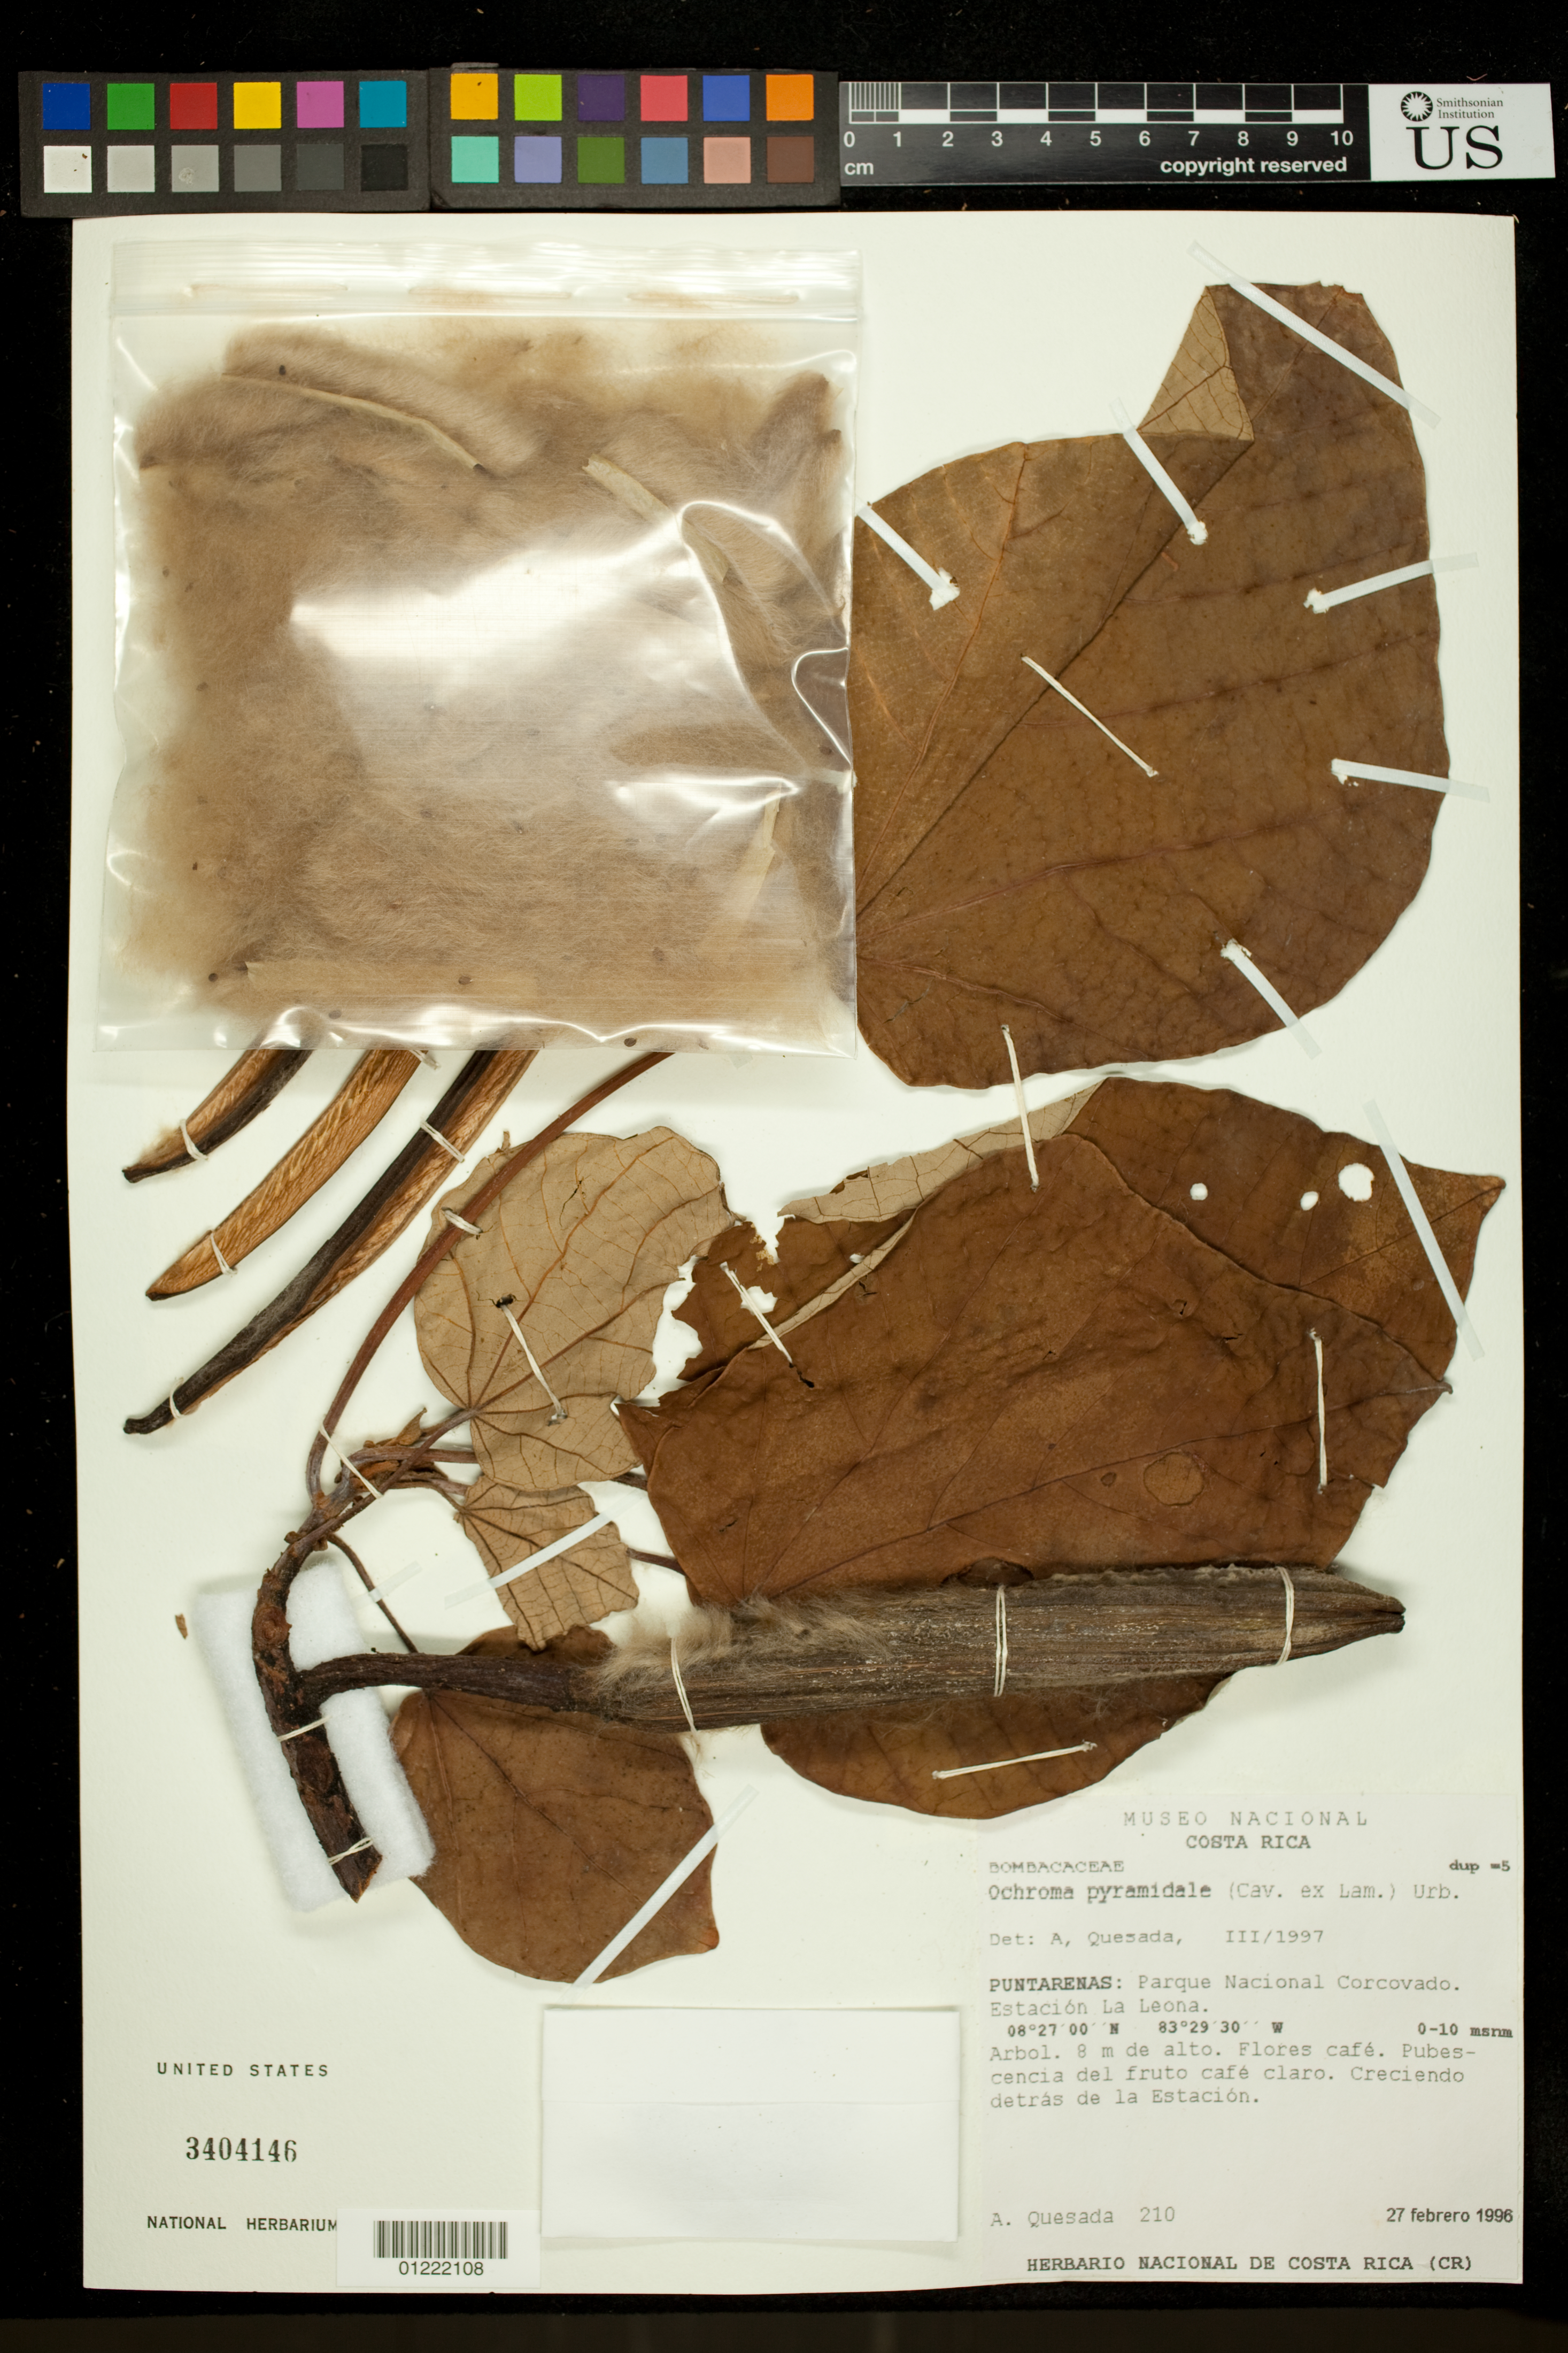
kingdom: Plantae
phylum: Tracheophyta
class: Magnoliopsida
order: Malvales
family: Malvaceae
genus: Ochroma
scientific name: Ochroma pyramidale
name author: (Cav. ex Lam.) Urb.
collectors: A. Quesada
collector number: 210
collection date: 1996-02-27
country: Costa Rica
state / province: Puntarenas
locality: Parque Nacional Corcovado. Estacion La Leona.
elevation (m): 0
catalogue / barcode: US 3404146